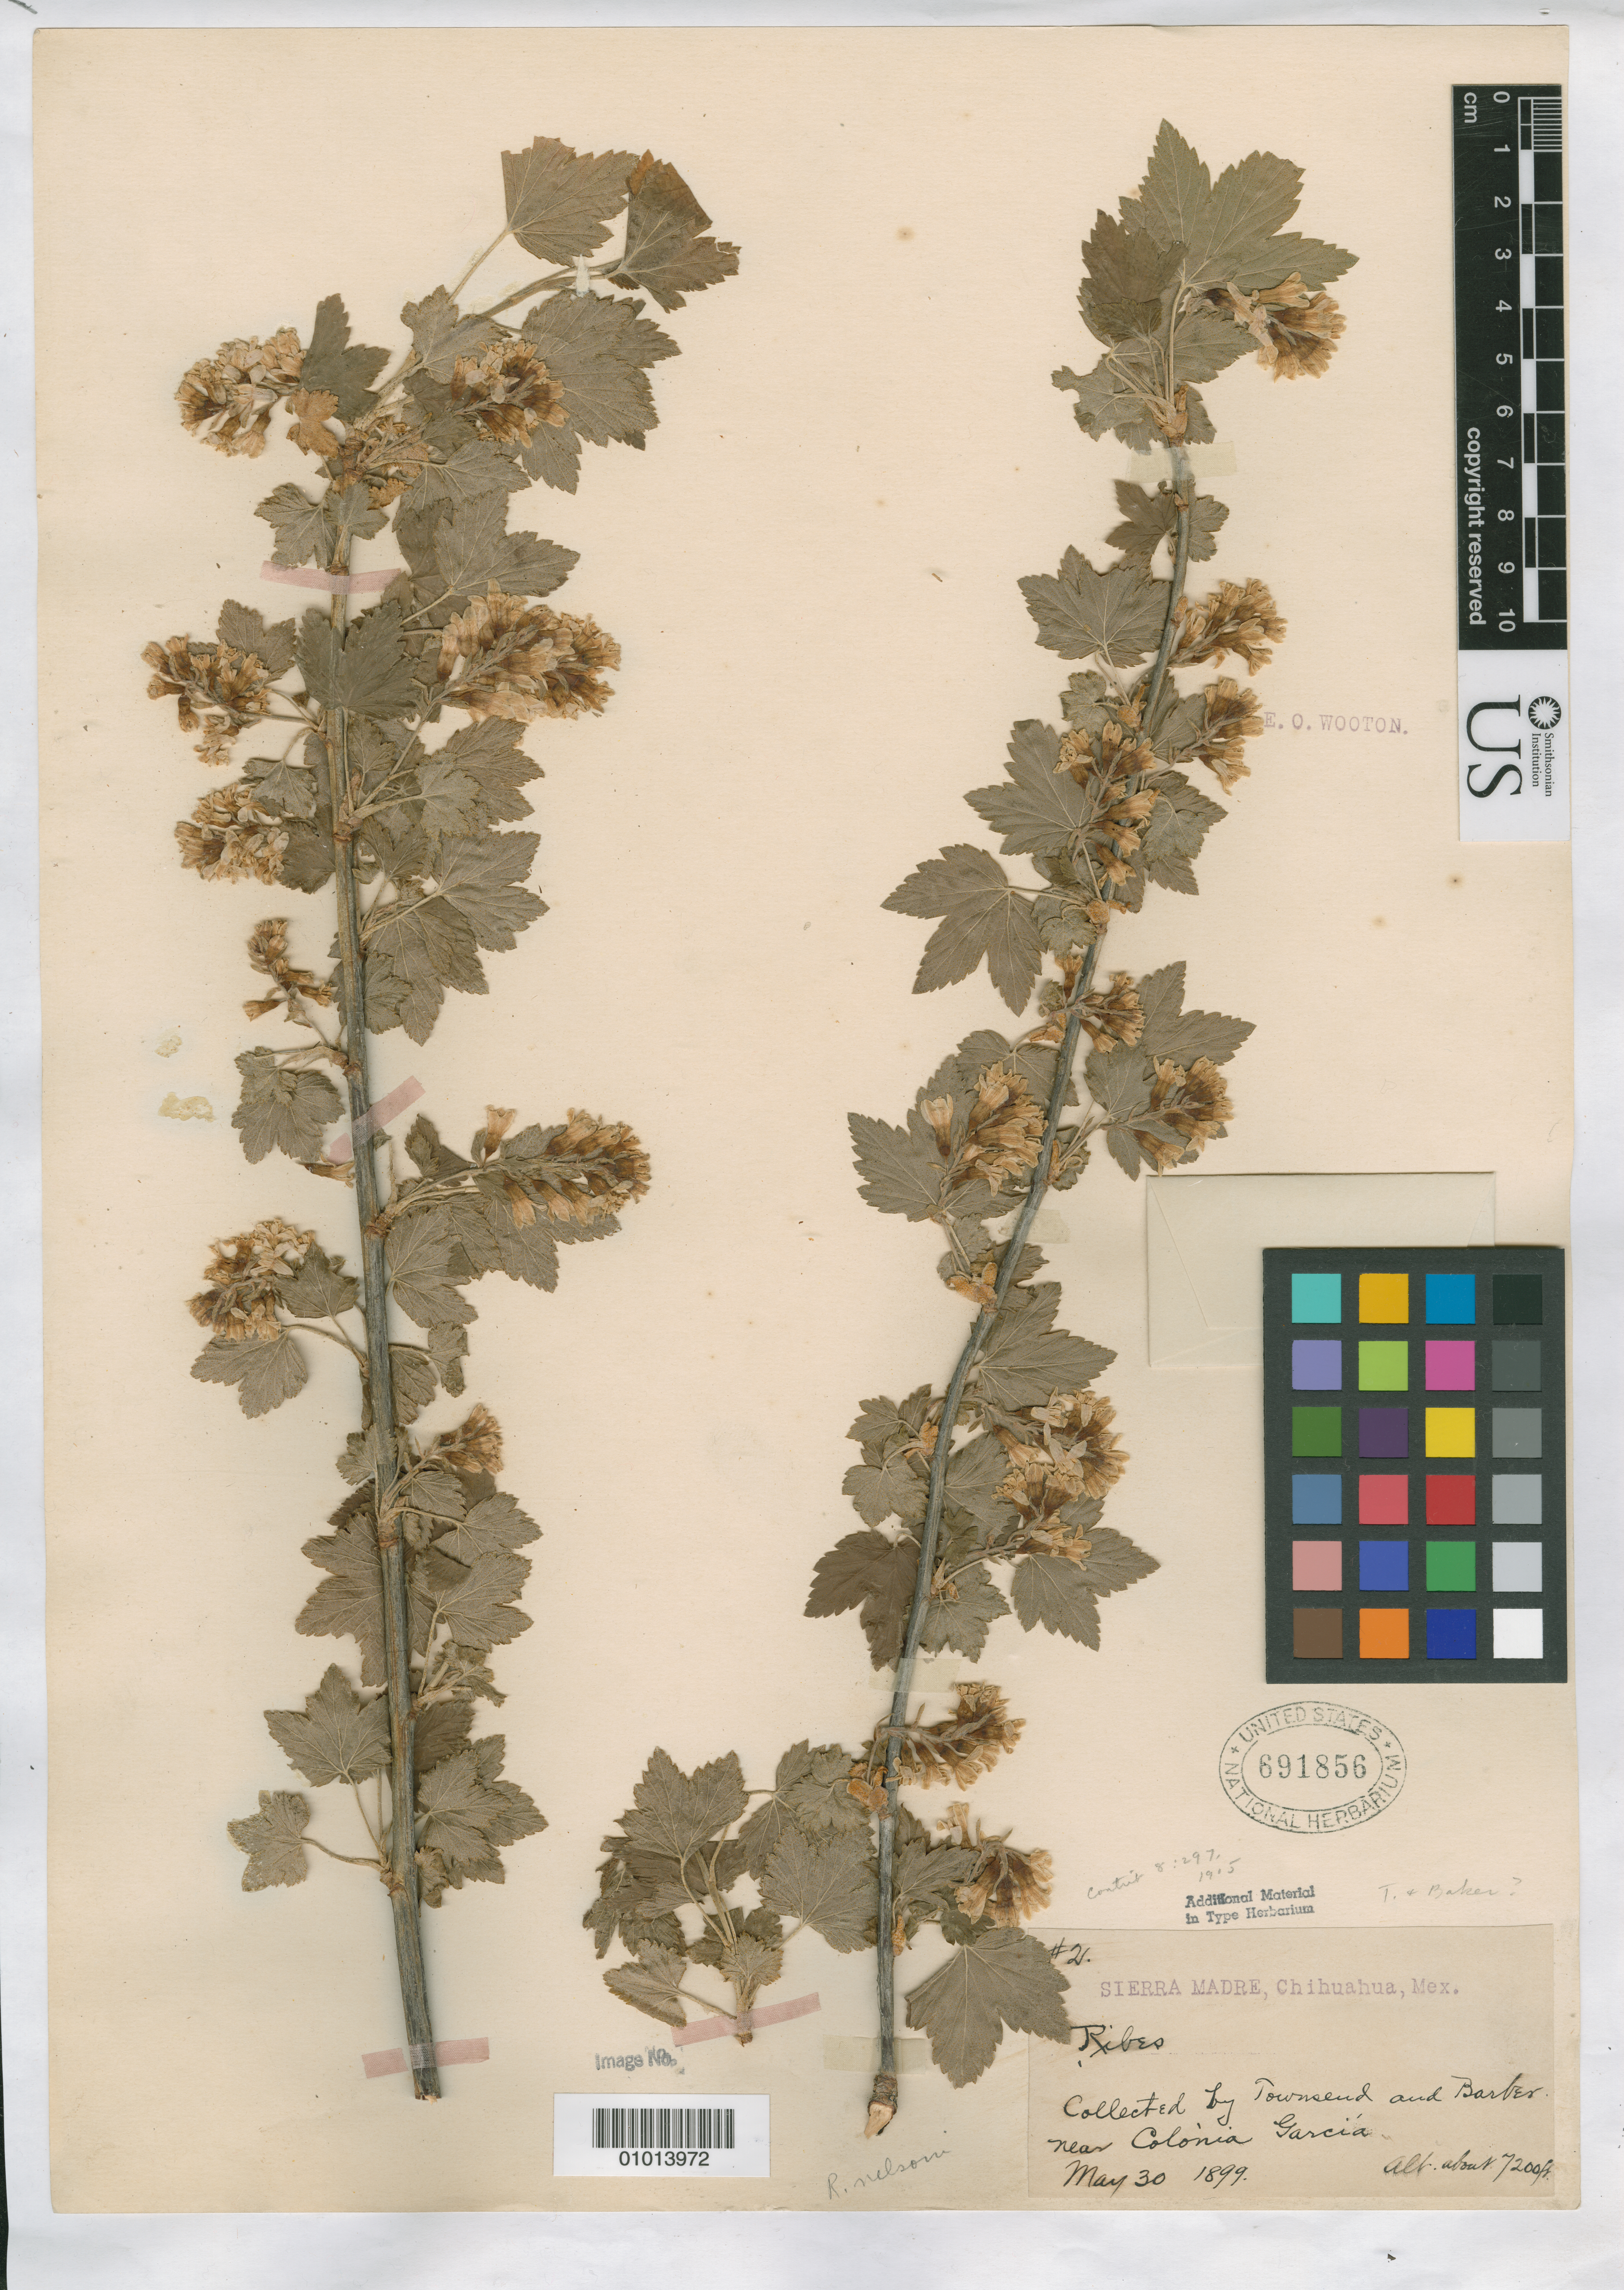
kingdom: Plantae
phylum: Tracheophyta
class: Magnoliopsida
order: Saxifragales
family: Grossulariaceae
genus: Ribes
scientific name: Ribes nelsonii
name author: Coville & Rose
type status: Isotype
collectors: C. H. T. Townsend & C. Barber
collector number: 2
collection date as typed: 30 May 1899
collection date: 1899-05-30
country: Mexico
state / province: Chihuahua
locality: Sierra Madre, near Colonia Garcia.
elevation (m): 2195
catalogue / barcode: US 691856